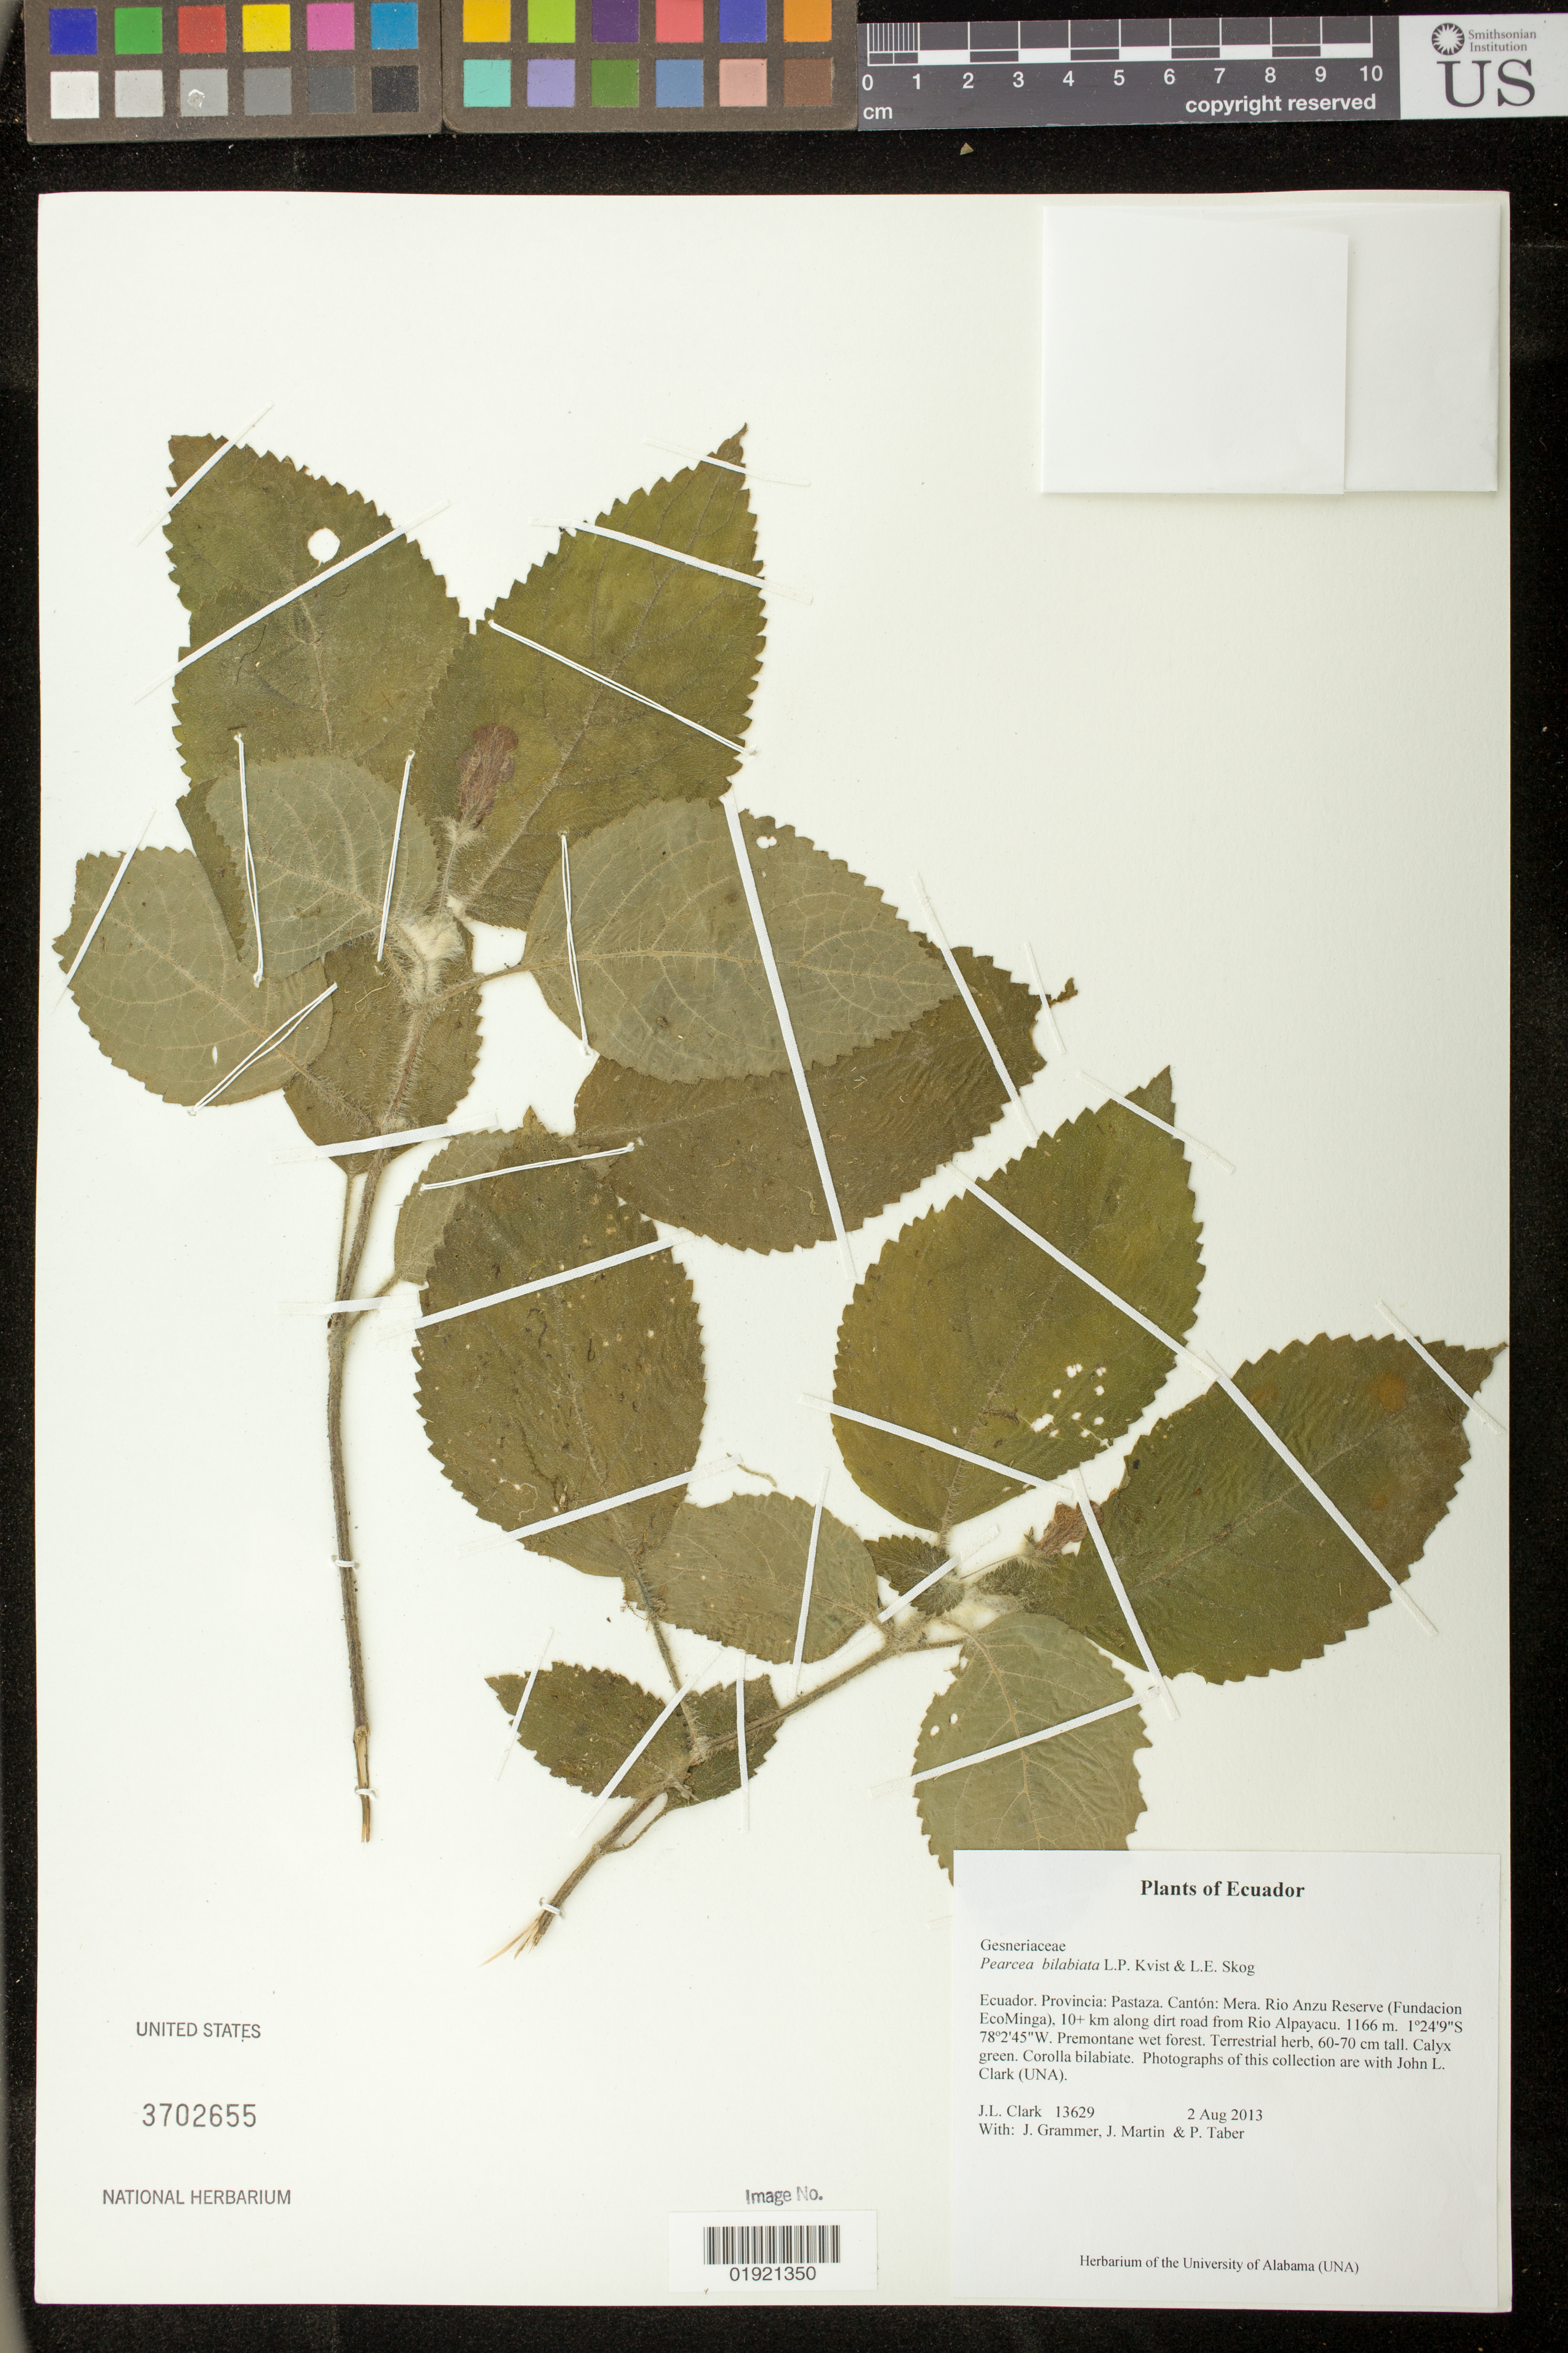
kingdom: Plantae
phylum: Tracheophyta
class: Magnoliopsida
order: Lamiales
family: Gesneriaceae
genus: Pearcea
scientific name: Pearcea bilabiata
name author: L.P. Kvist & L.E. Skog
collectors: J. L. Clark, J. Grammer, J. Martin & P. Taber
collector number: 13629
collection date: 2013-08-02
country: Ecuador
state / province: Pastaza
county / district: Mera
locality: Rio Anzu Reserve (Fundacion EcoMinga), 10+ km along dirt road from Rio Alpayacu.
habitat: Premontane wet forest.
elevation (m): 1166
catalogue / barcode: US 3702655